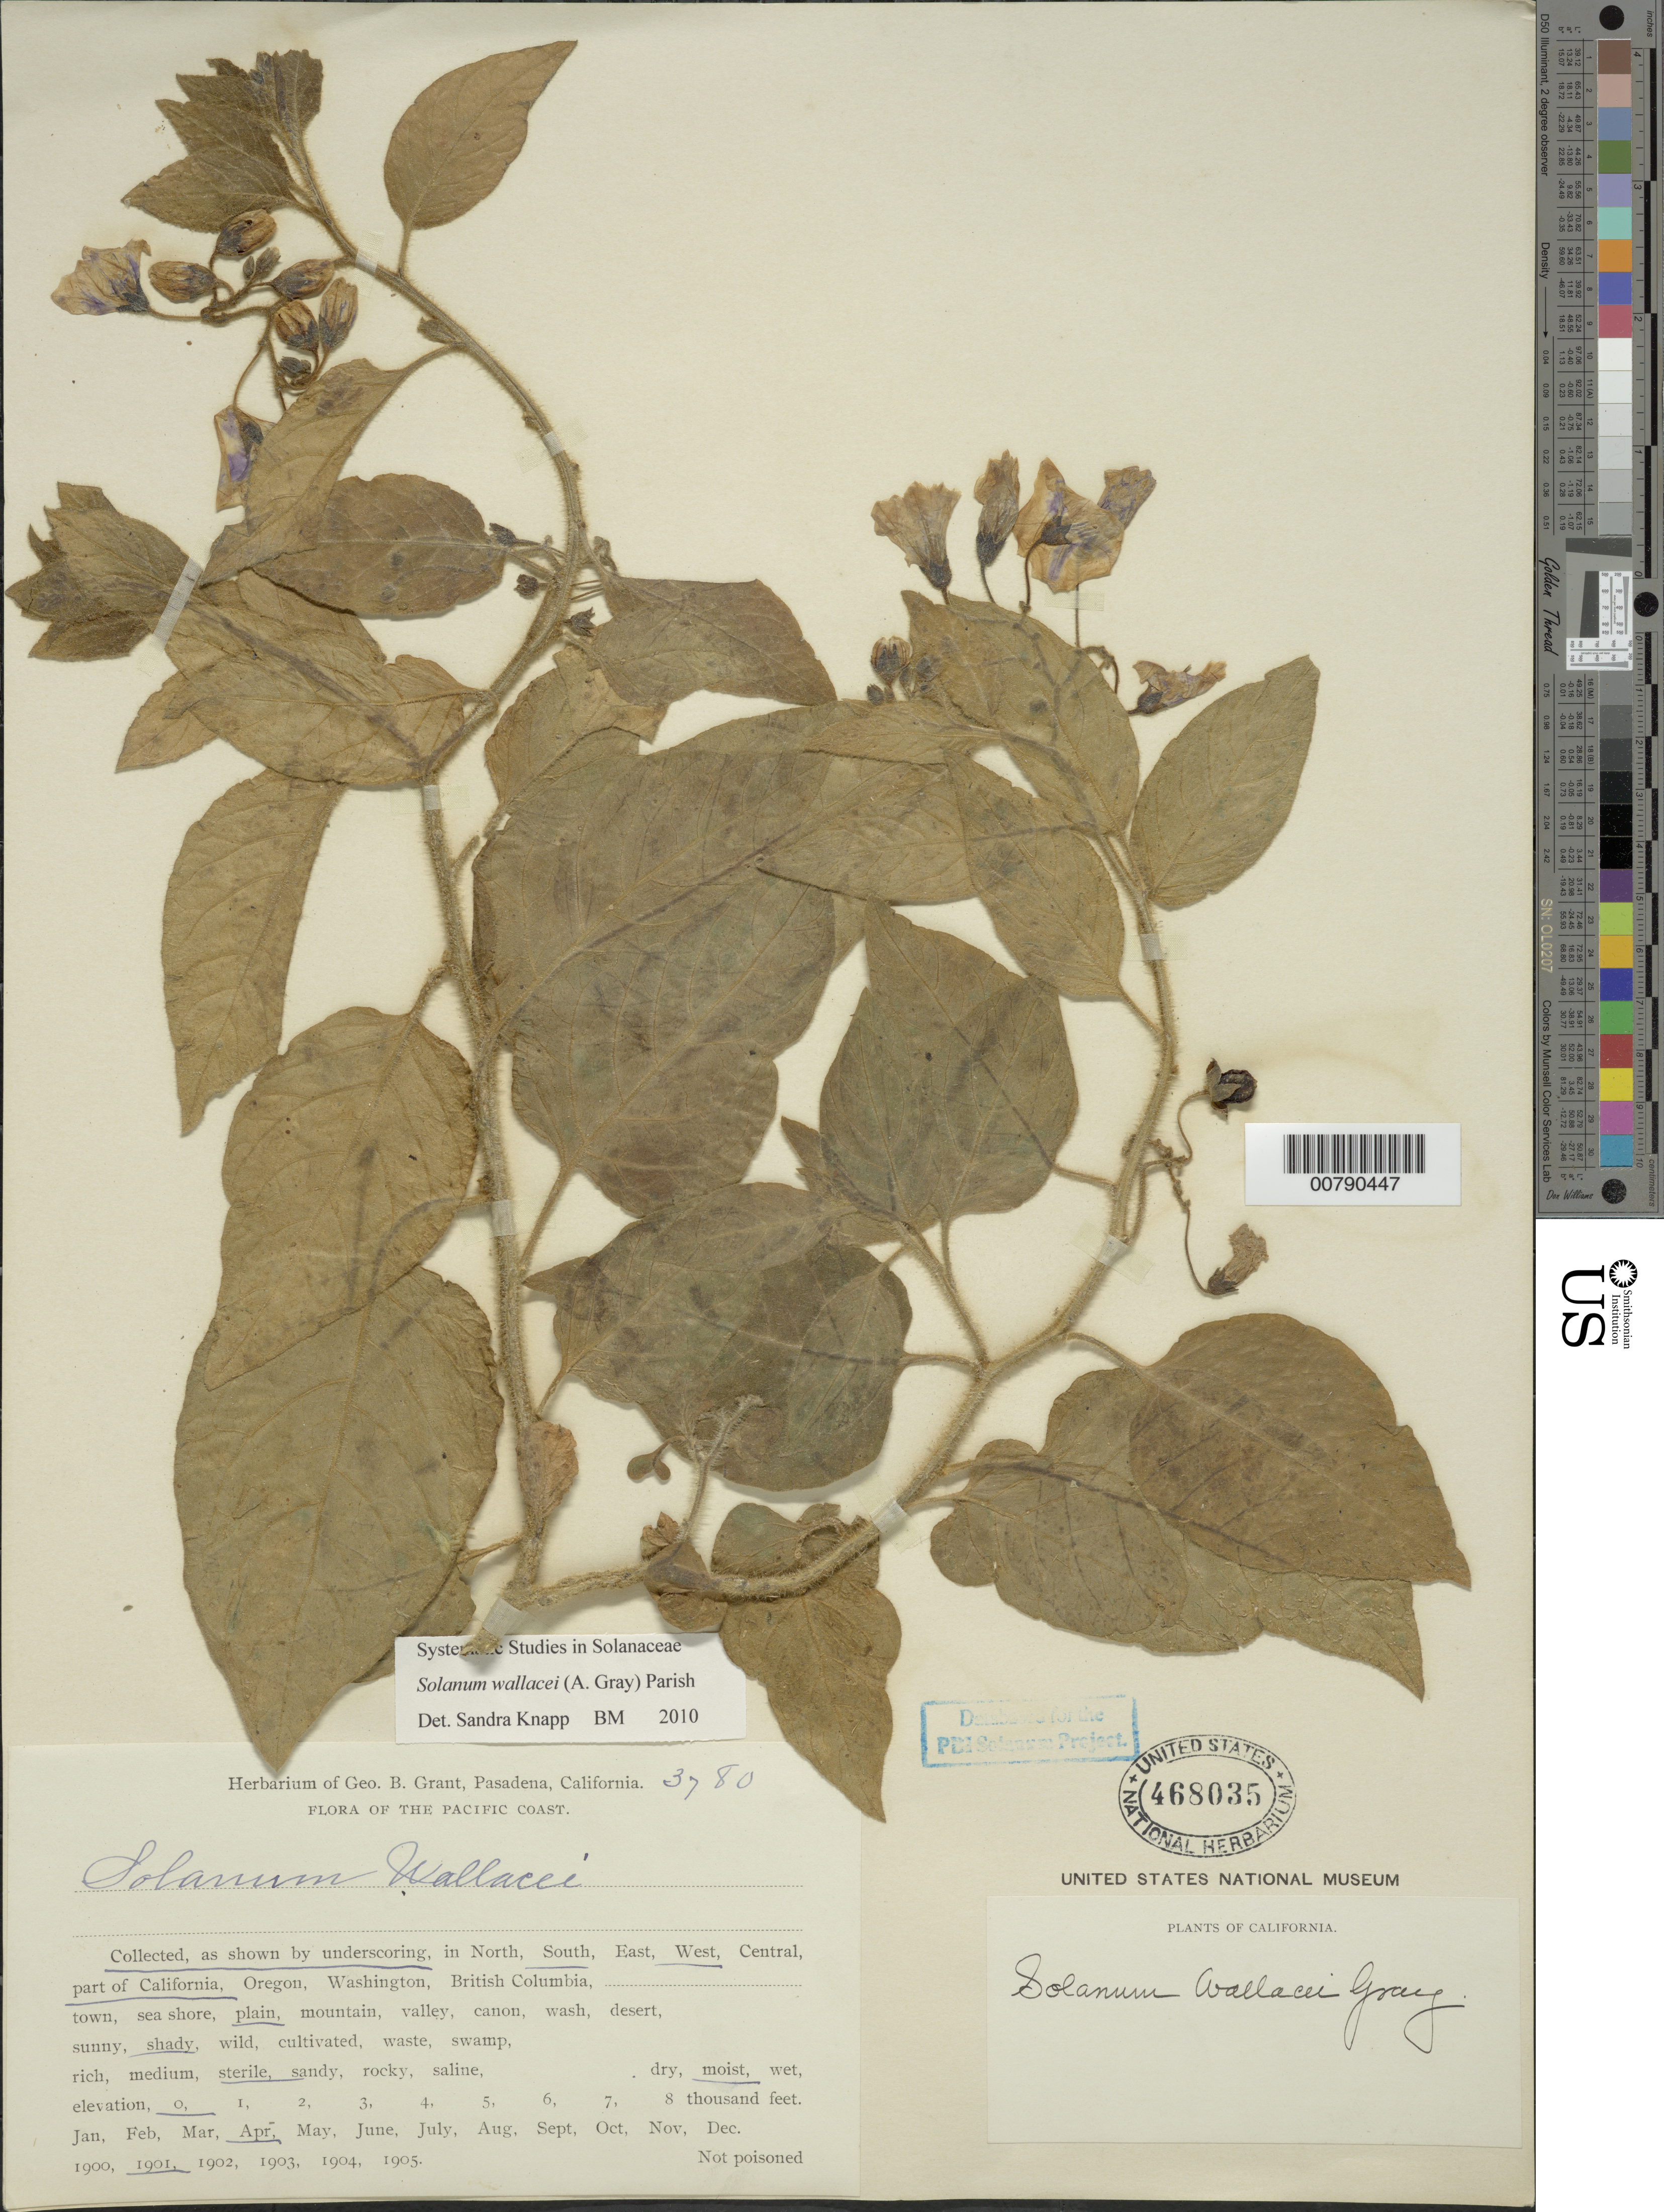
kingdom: Plantae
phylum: Tracheophyta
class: Magnoliopsida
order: Solanales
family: Solanaceae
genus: Solanum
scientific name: Solanum wallacei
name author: (A. Gray) Parish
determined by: Knapp, S. D.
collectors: G. Grant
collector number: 3780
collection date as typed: Apr 1901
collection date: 1901-04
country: United States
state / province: California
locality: southwest part of California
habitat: moist soil, plain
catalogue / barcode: US 468035